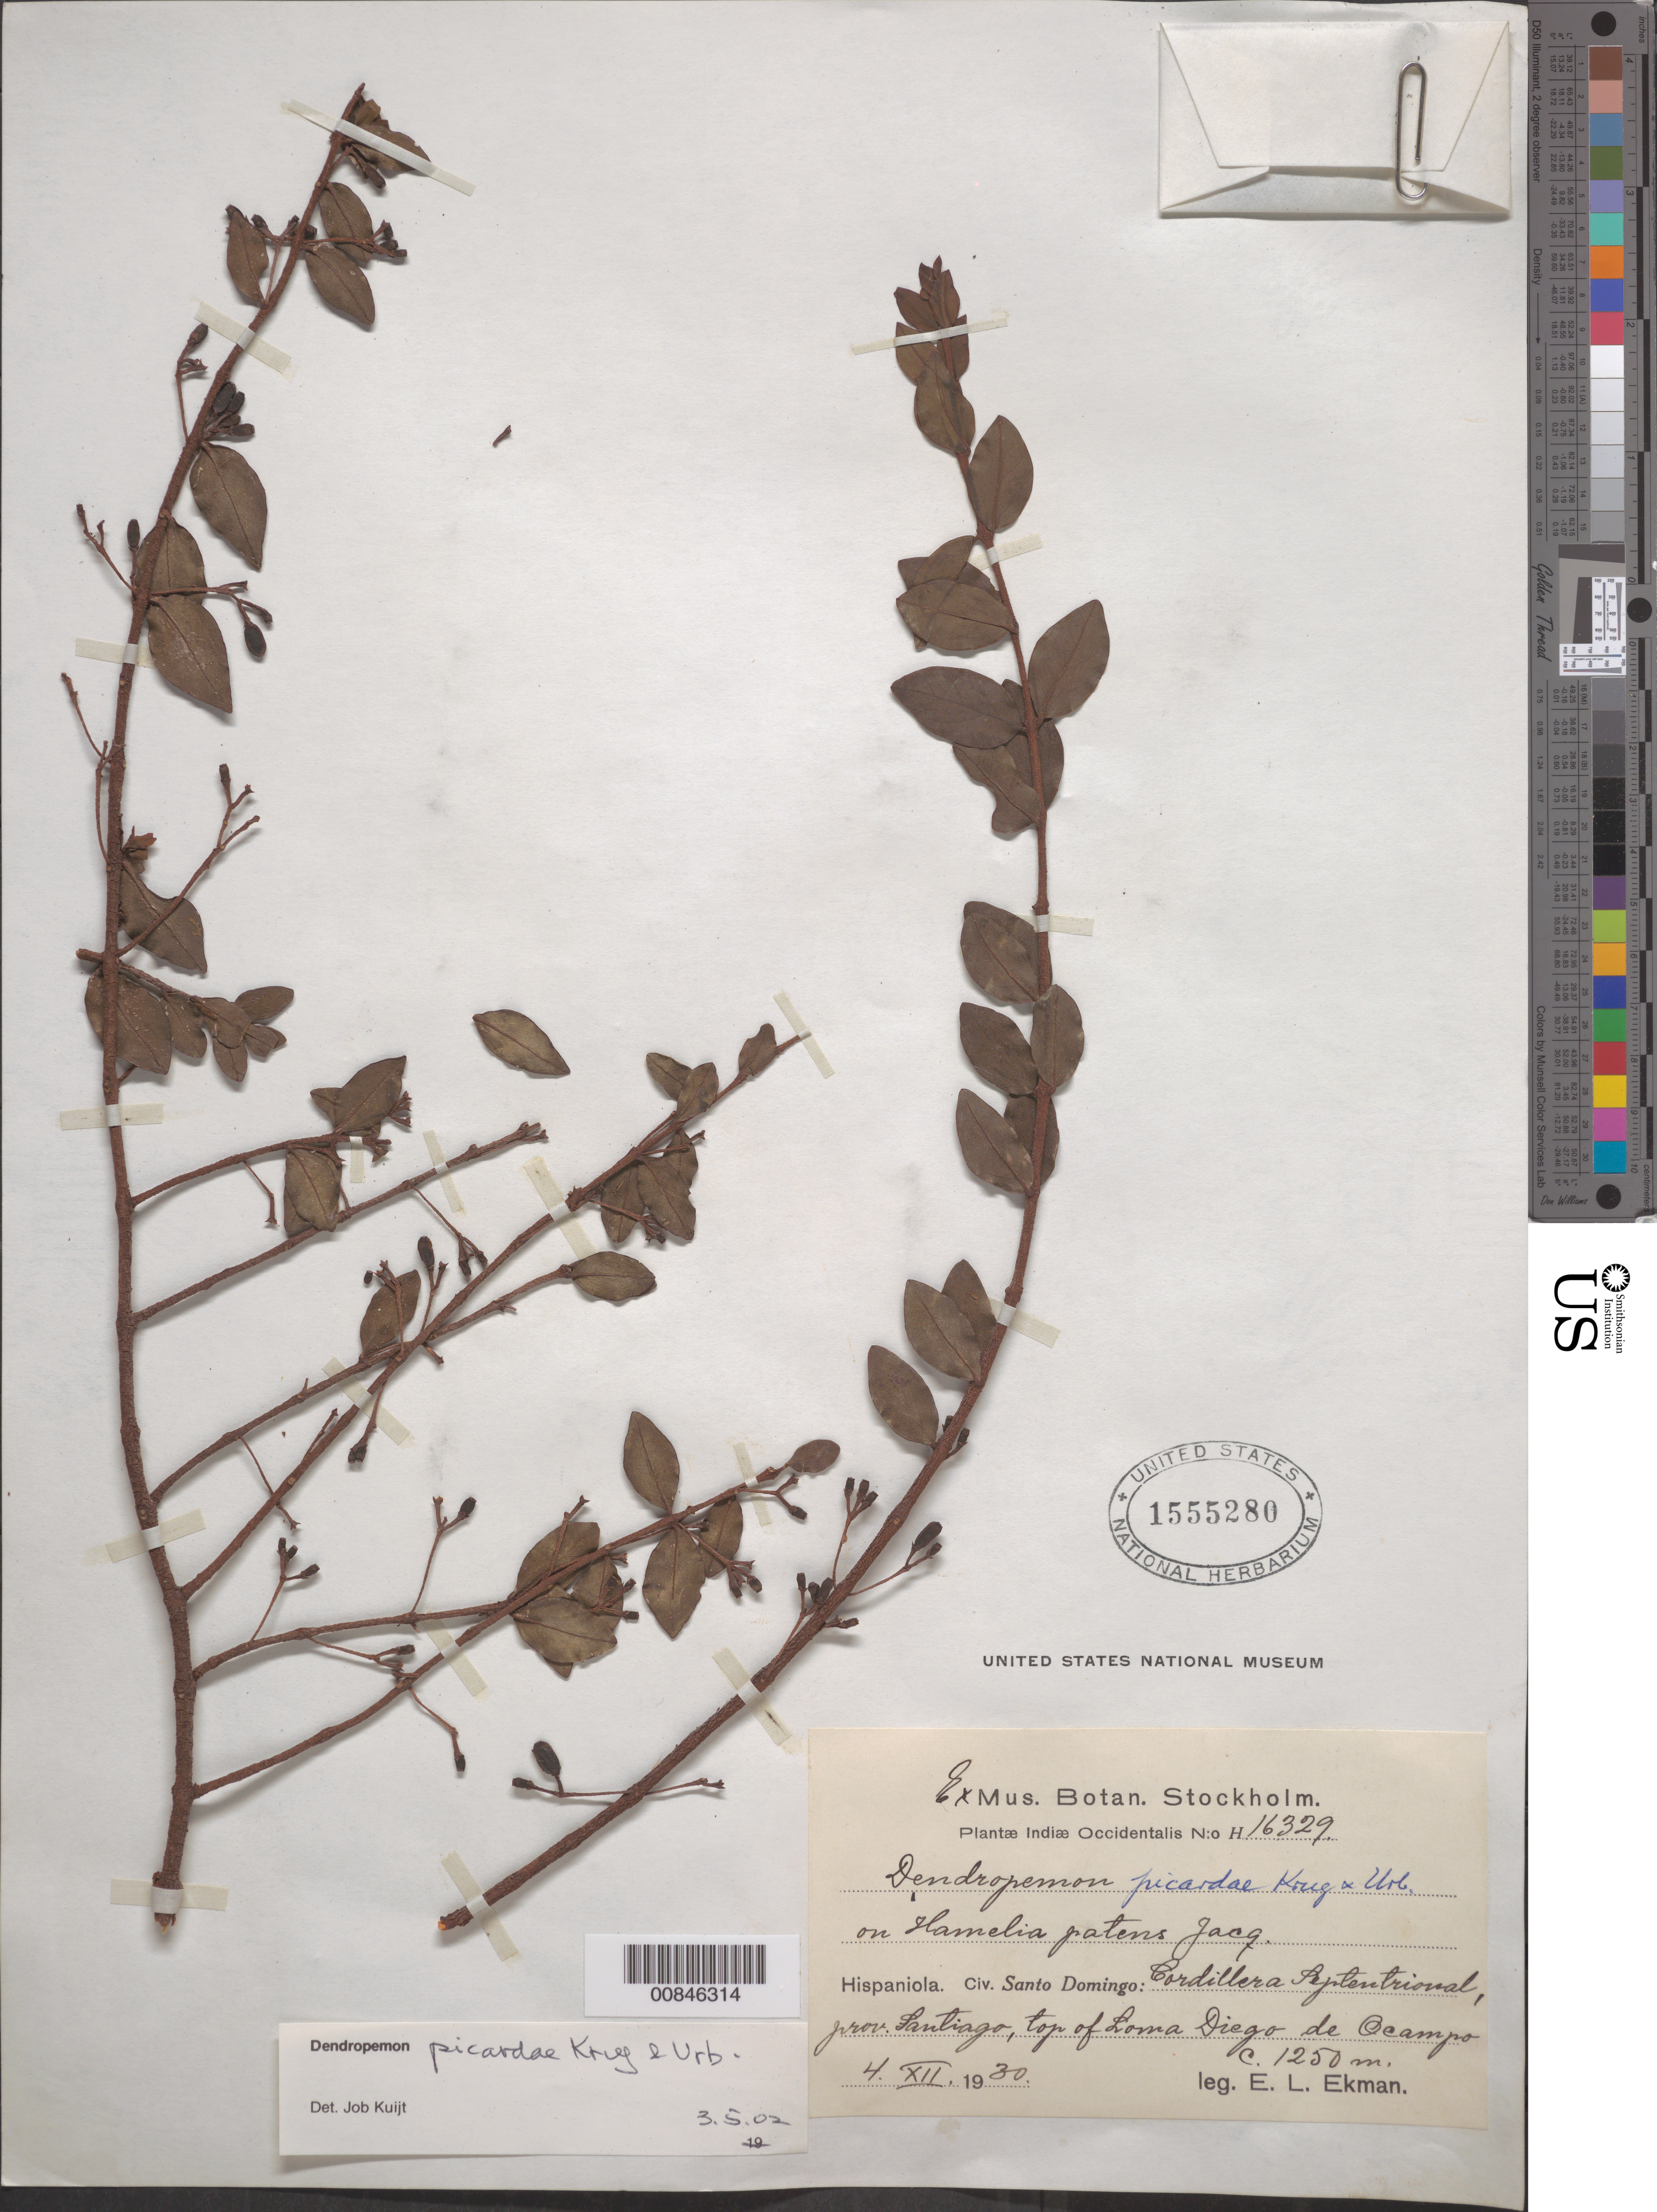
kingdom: Plantae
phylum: Tracheophyta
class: Magnoliopsida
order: Santalales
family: Loranthaceae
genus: Dendropemon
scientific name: Dendropemon picardae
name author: Krug & Urb.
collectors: E. L. Ekman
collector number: H 16329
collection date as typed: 04 Dec 1930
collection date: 1930-12-04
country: Dominican Republic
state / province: Santiago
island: Hispaniola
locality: Cordillera Septentrional, top of Loma Diego de Ocampo.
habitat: On Hamelia patens Jacq.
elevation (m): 1250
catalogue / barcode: US 1555280